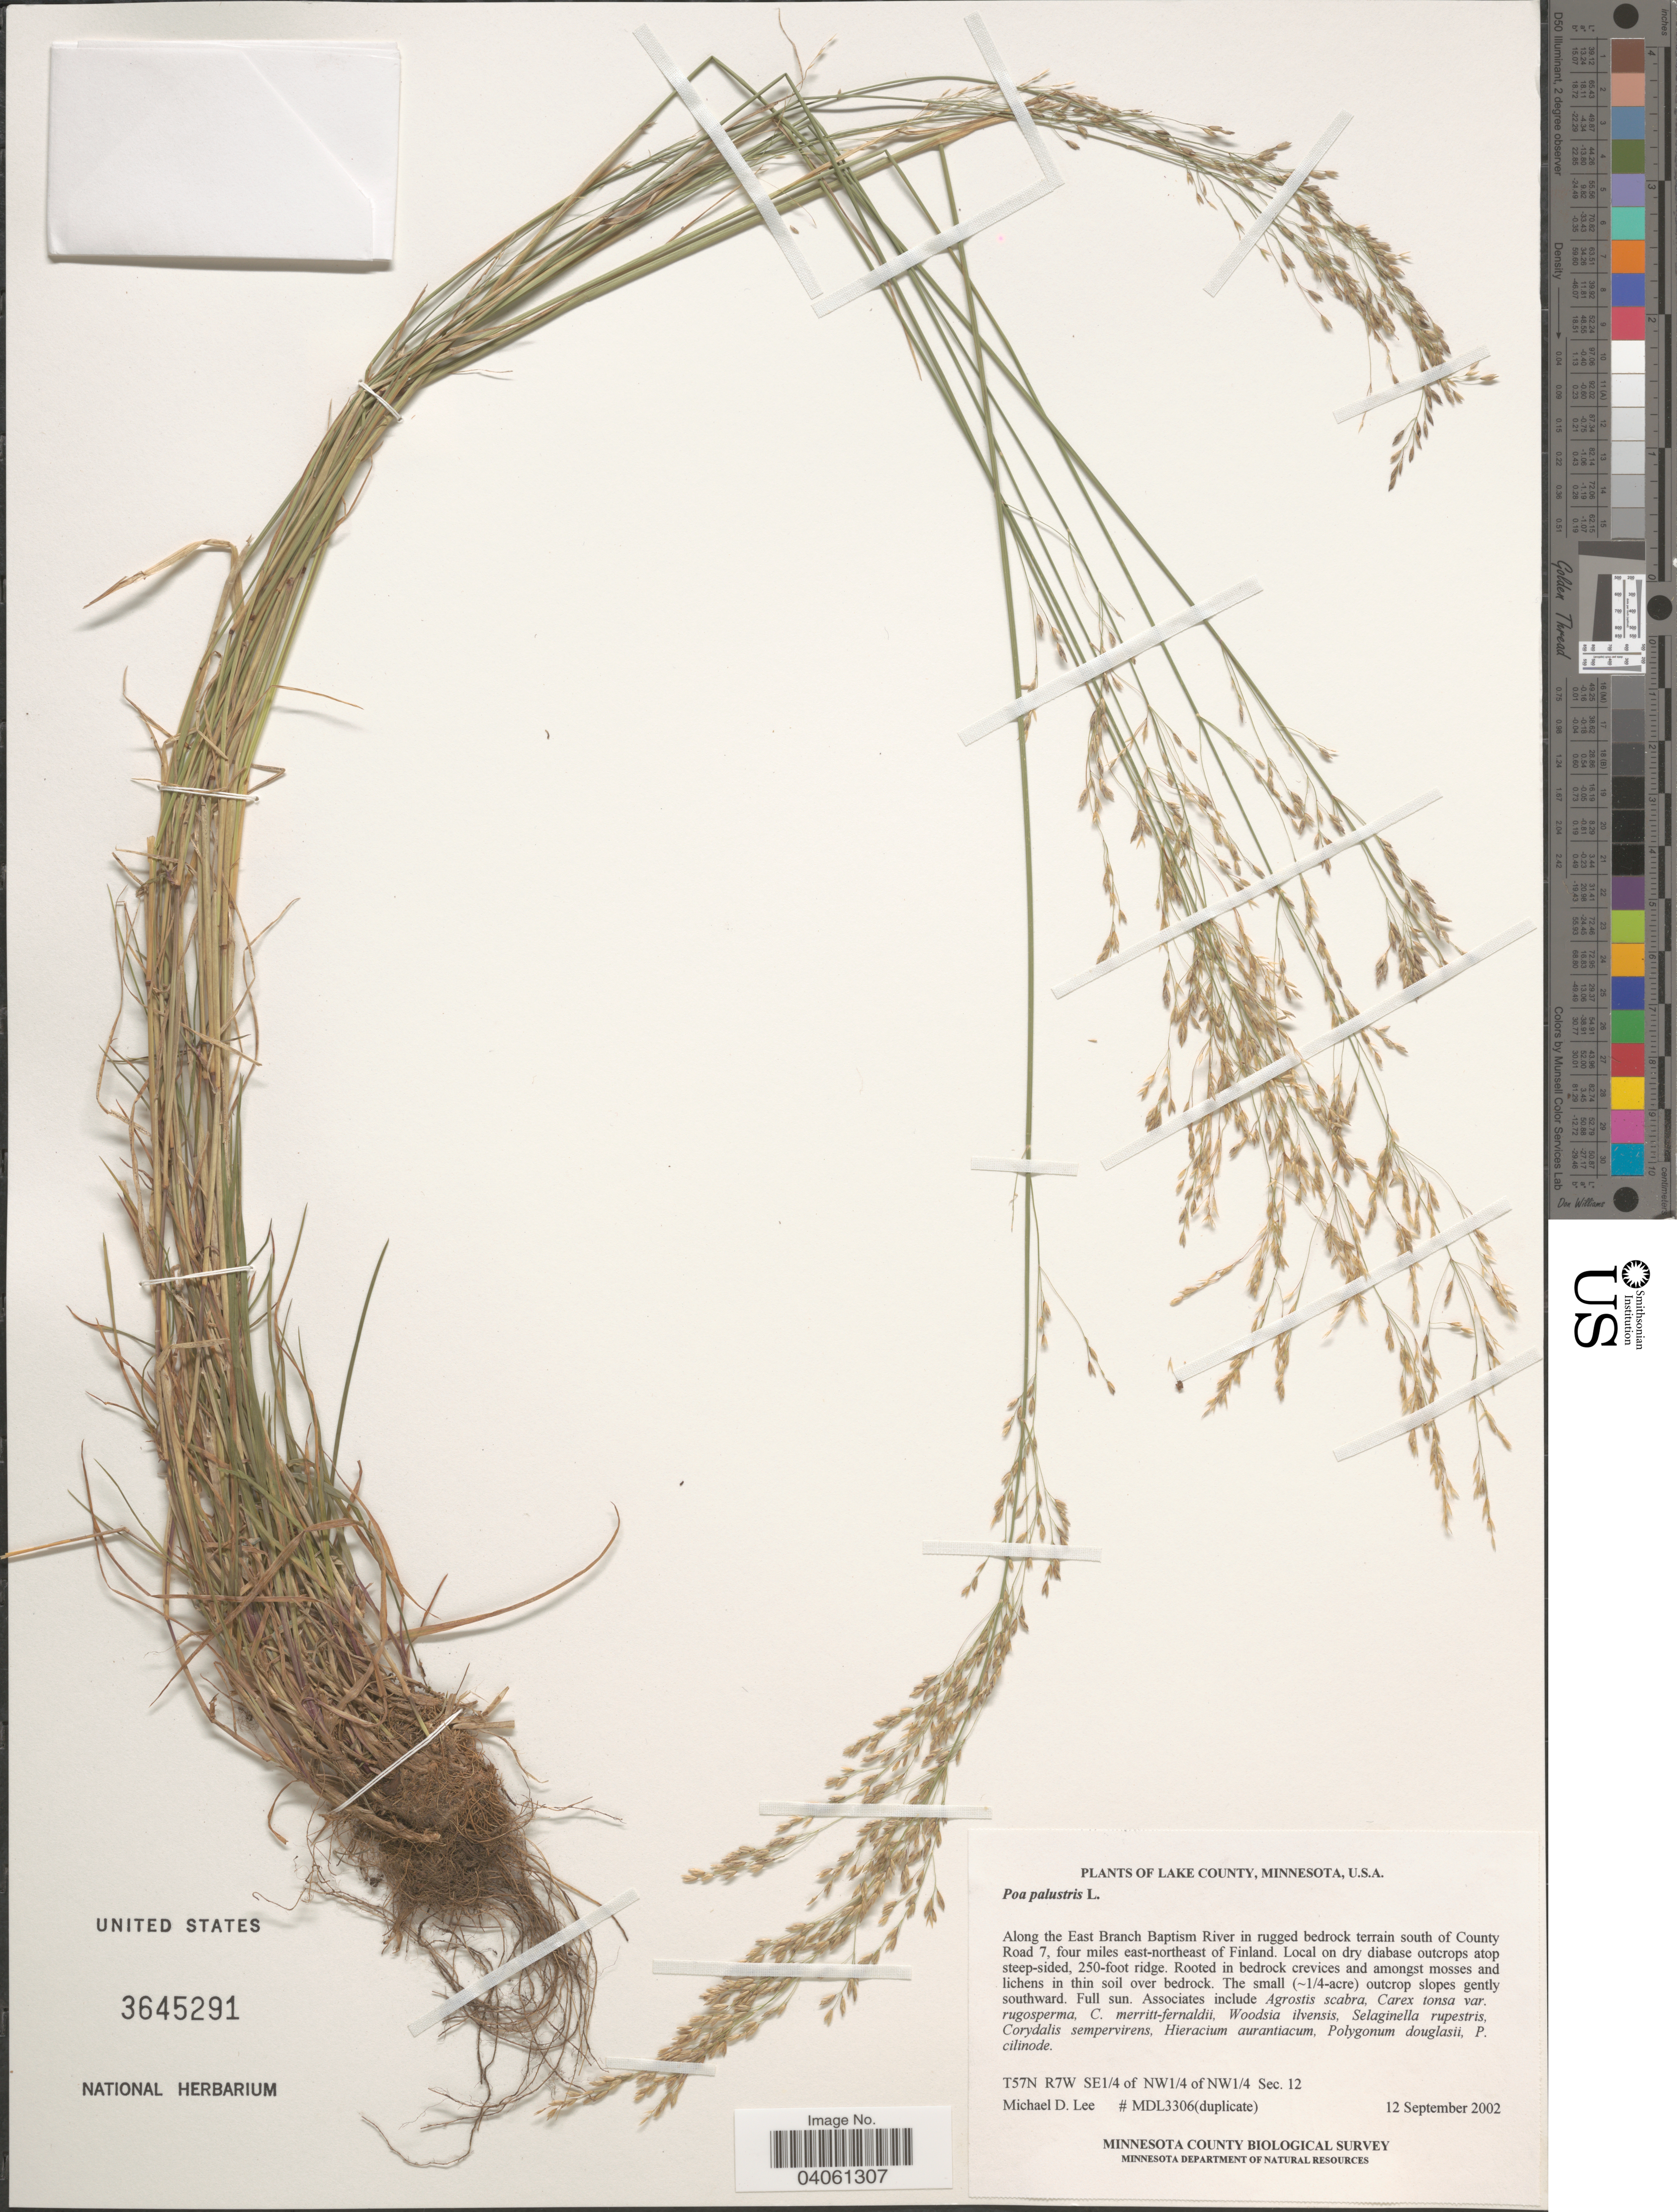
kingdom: Plantae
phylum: Tracheophyta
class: Liliopsida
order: Poales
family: Poaceae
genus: Poa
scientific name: Poa palustris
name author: L.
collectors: M. Lee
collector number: MDL3306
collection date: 2002-09-12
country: United States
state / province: Minnesota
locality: Lake County. Along the East Branch Baptism River in rugged bedrock terrain south of County Road 7, four miles east-northeast of Finland. T57N R7W SE¼ of NW¼ of NW¼ Sec. 12.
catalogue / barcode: US 3645291